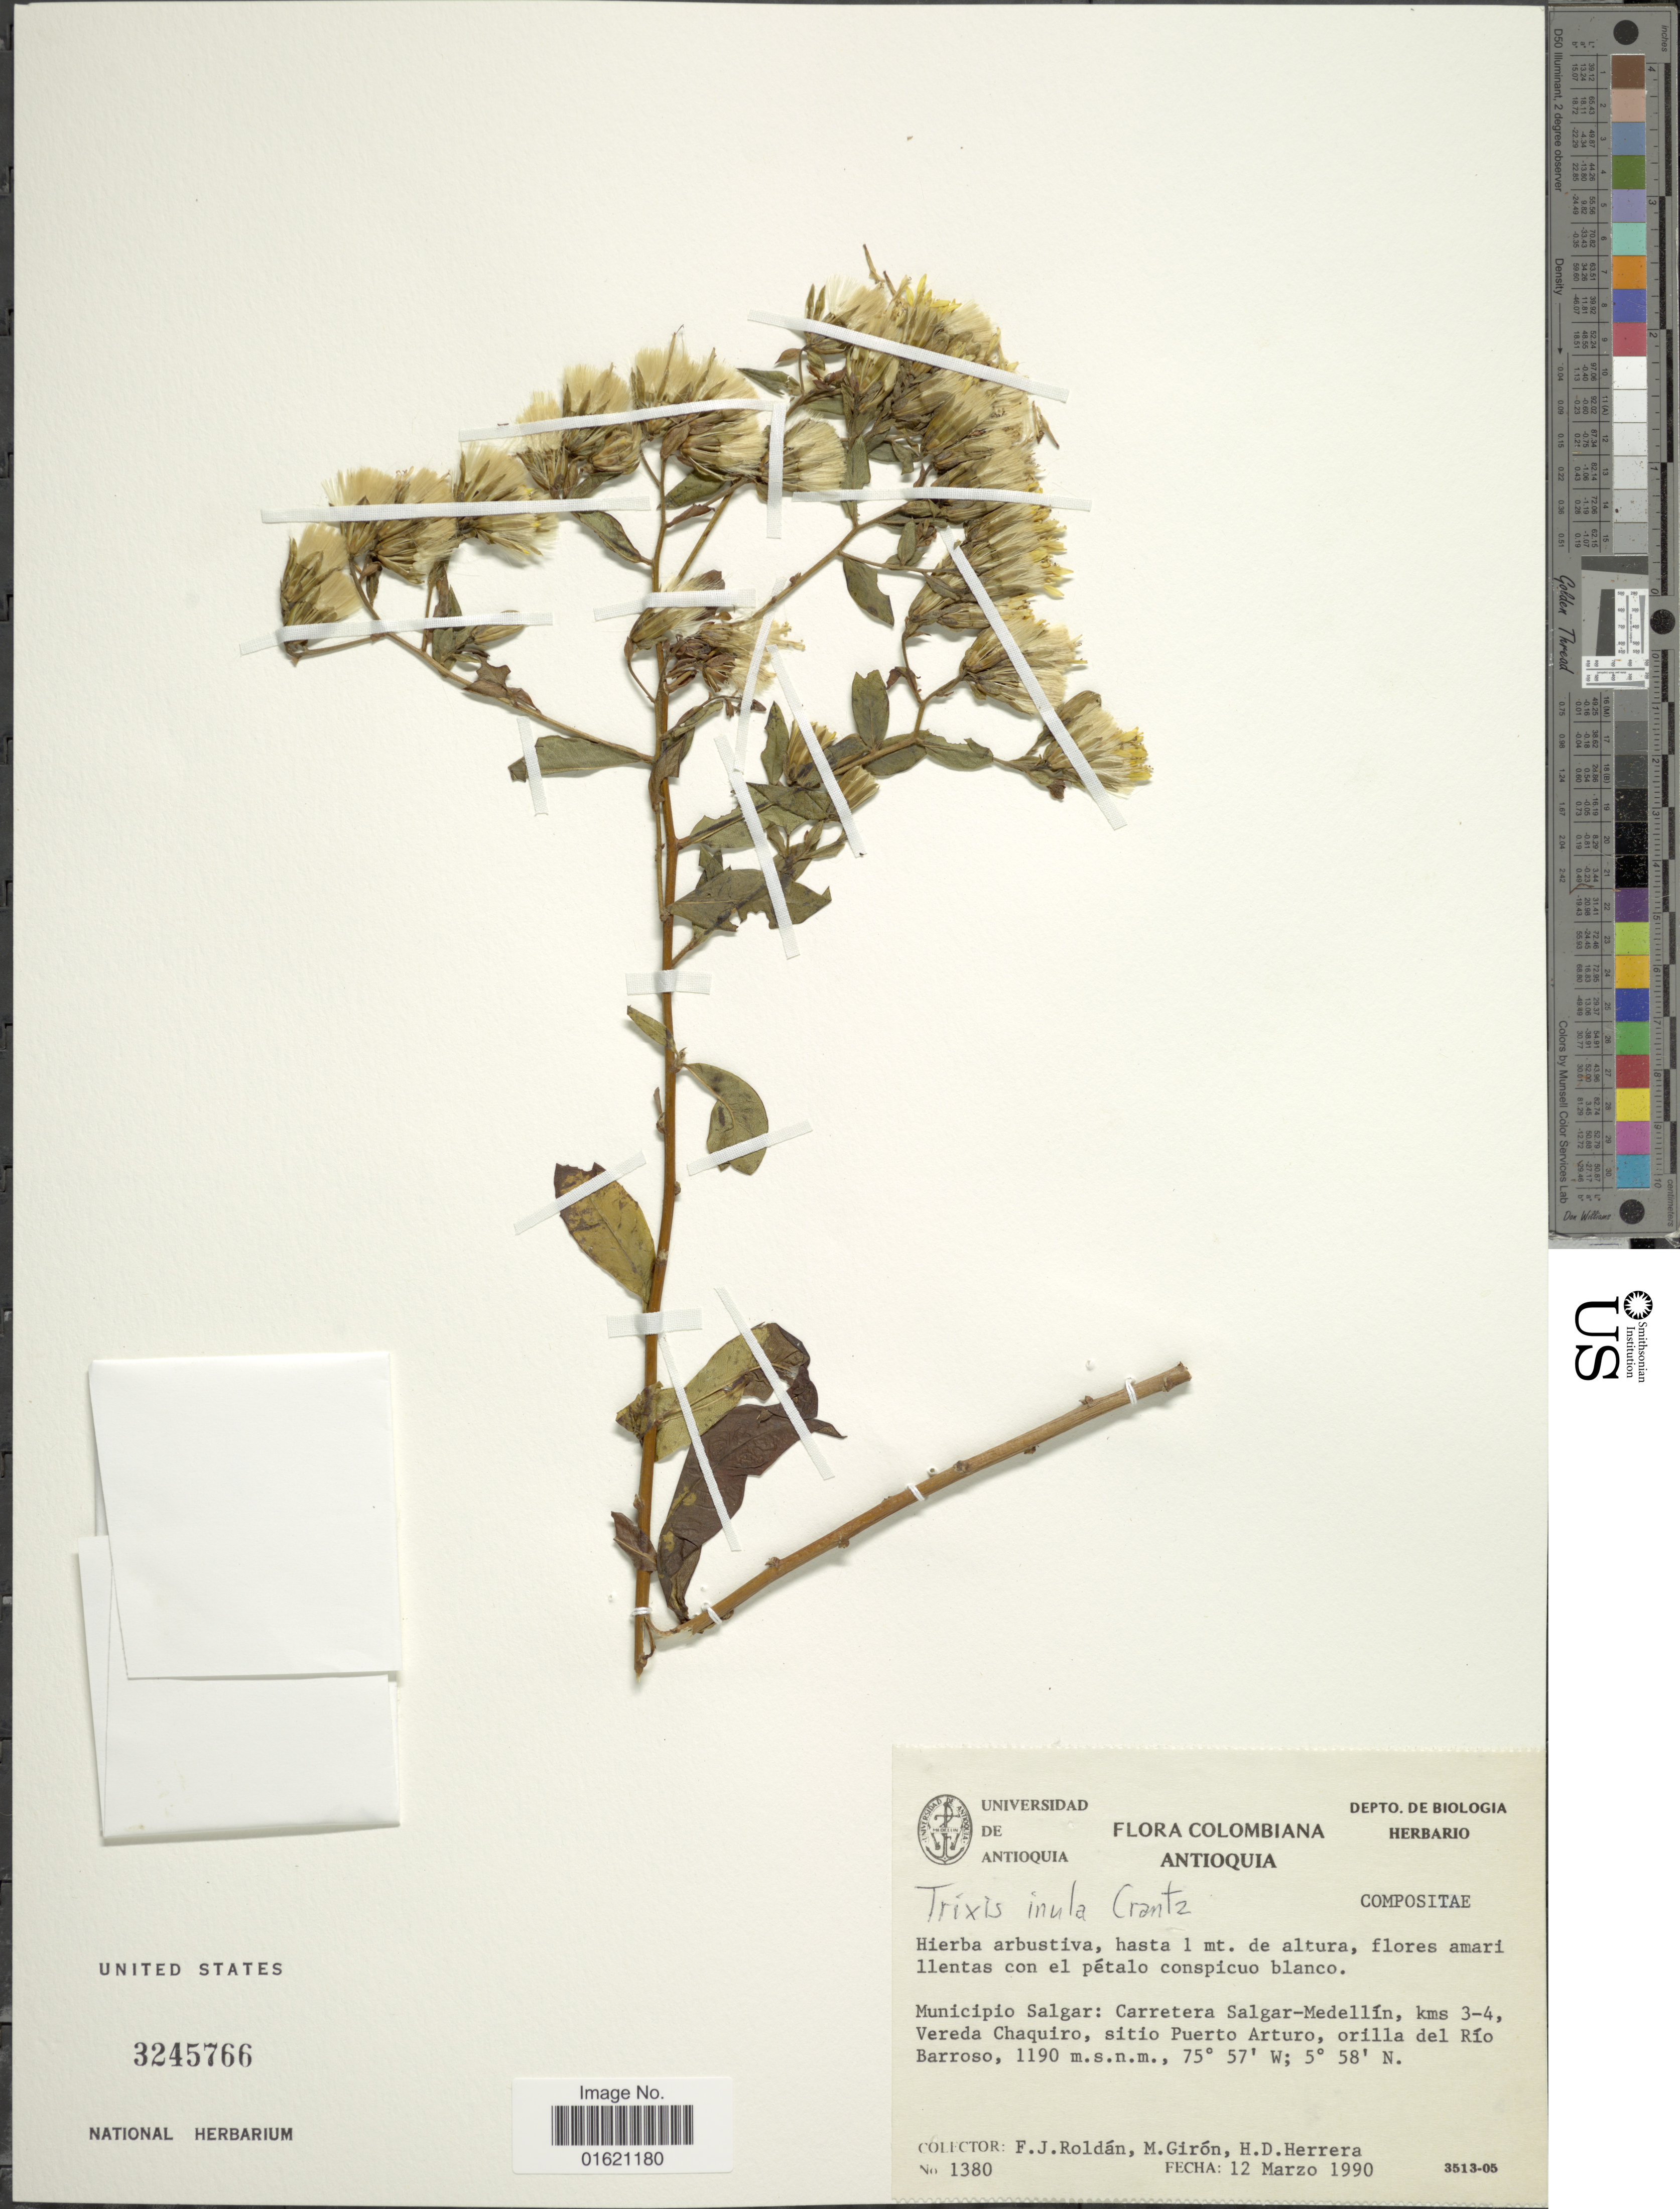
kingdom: Plantae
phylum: Tracheophyta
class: Magnoliopsida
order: Asterales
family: Asteraceae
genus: Trixis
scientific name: Trixis inula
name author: Crantz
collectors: F. J. Roldán, M. Giron & H. D. Herrera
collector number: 1380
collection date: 1990-03-12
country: Colombia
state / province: Antioquia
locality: Municipio Salgar: Carretera Salgar-Medellin, kms 3-4 Vereda Chaquiro, sitio Puerto Arturo, orilla del Rio Barroso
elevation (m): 1190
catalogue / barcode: US 3245766